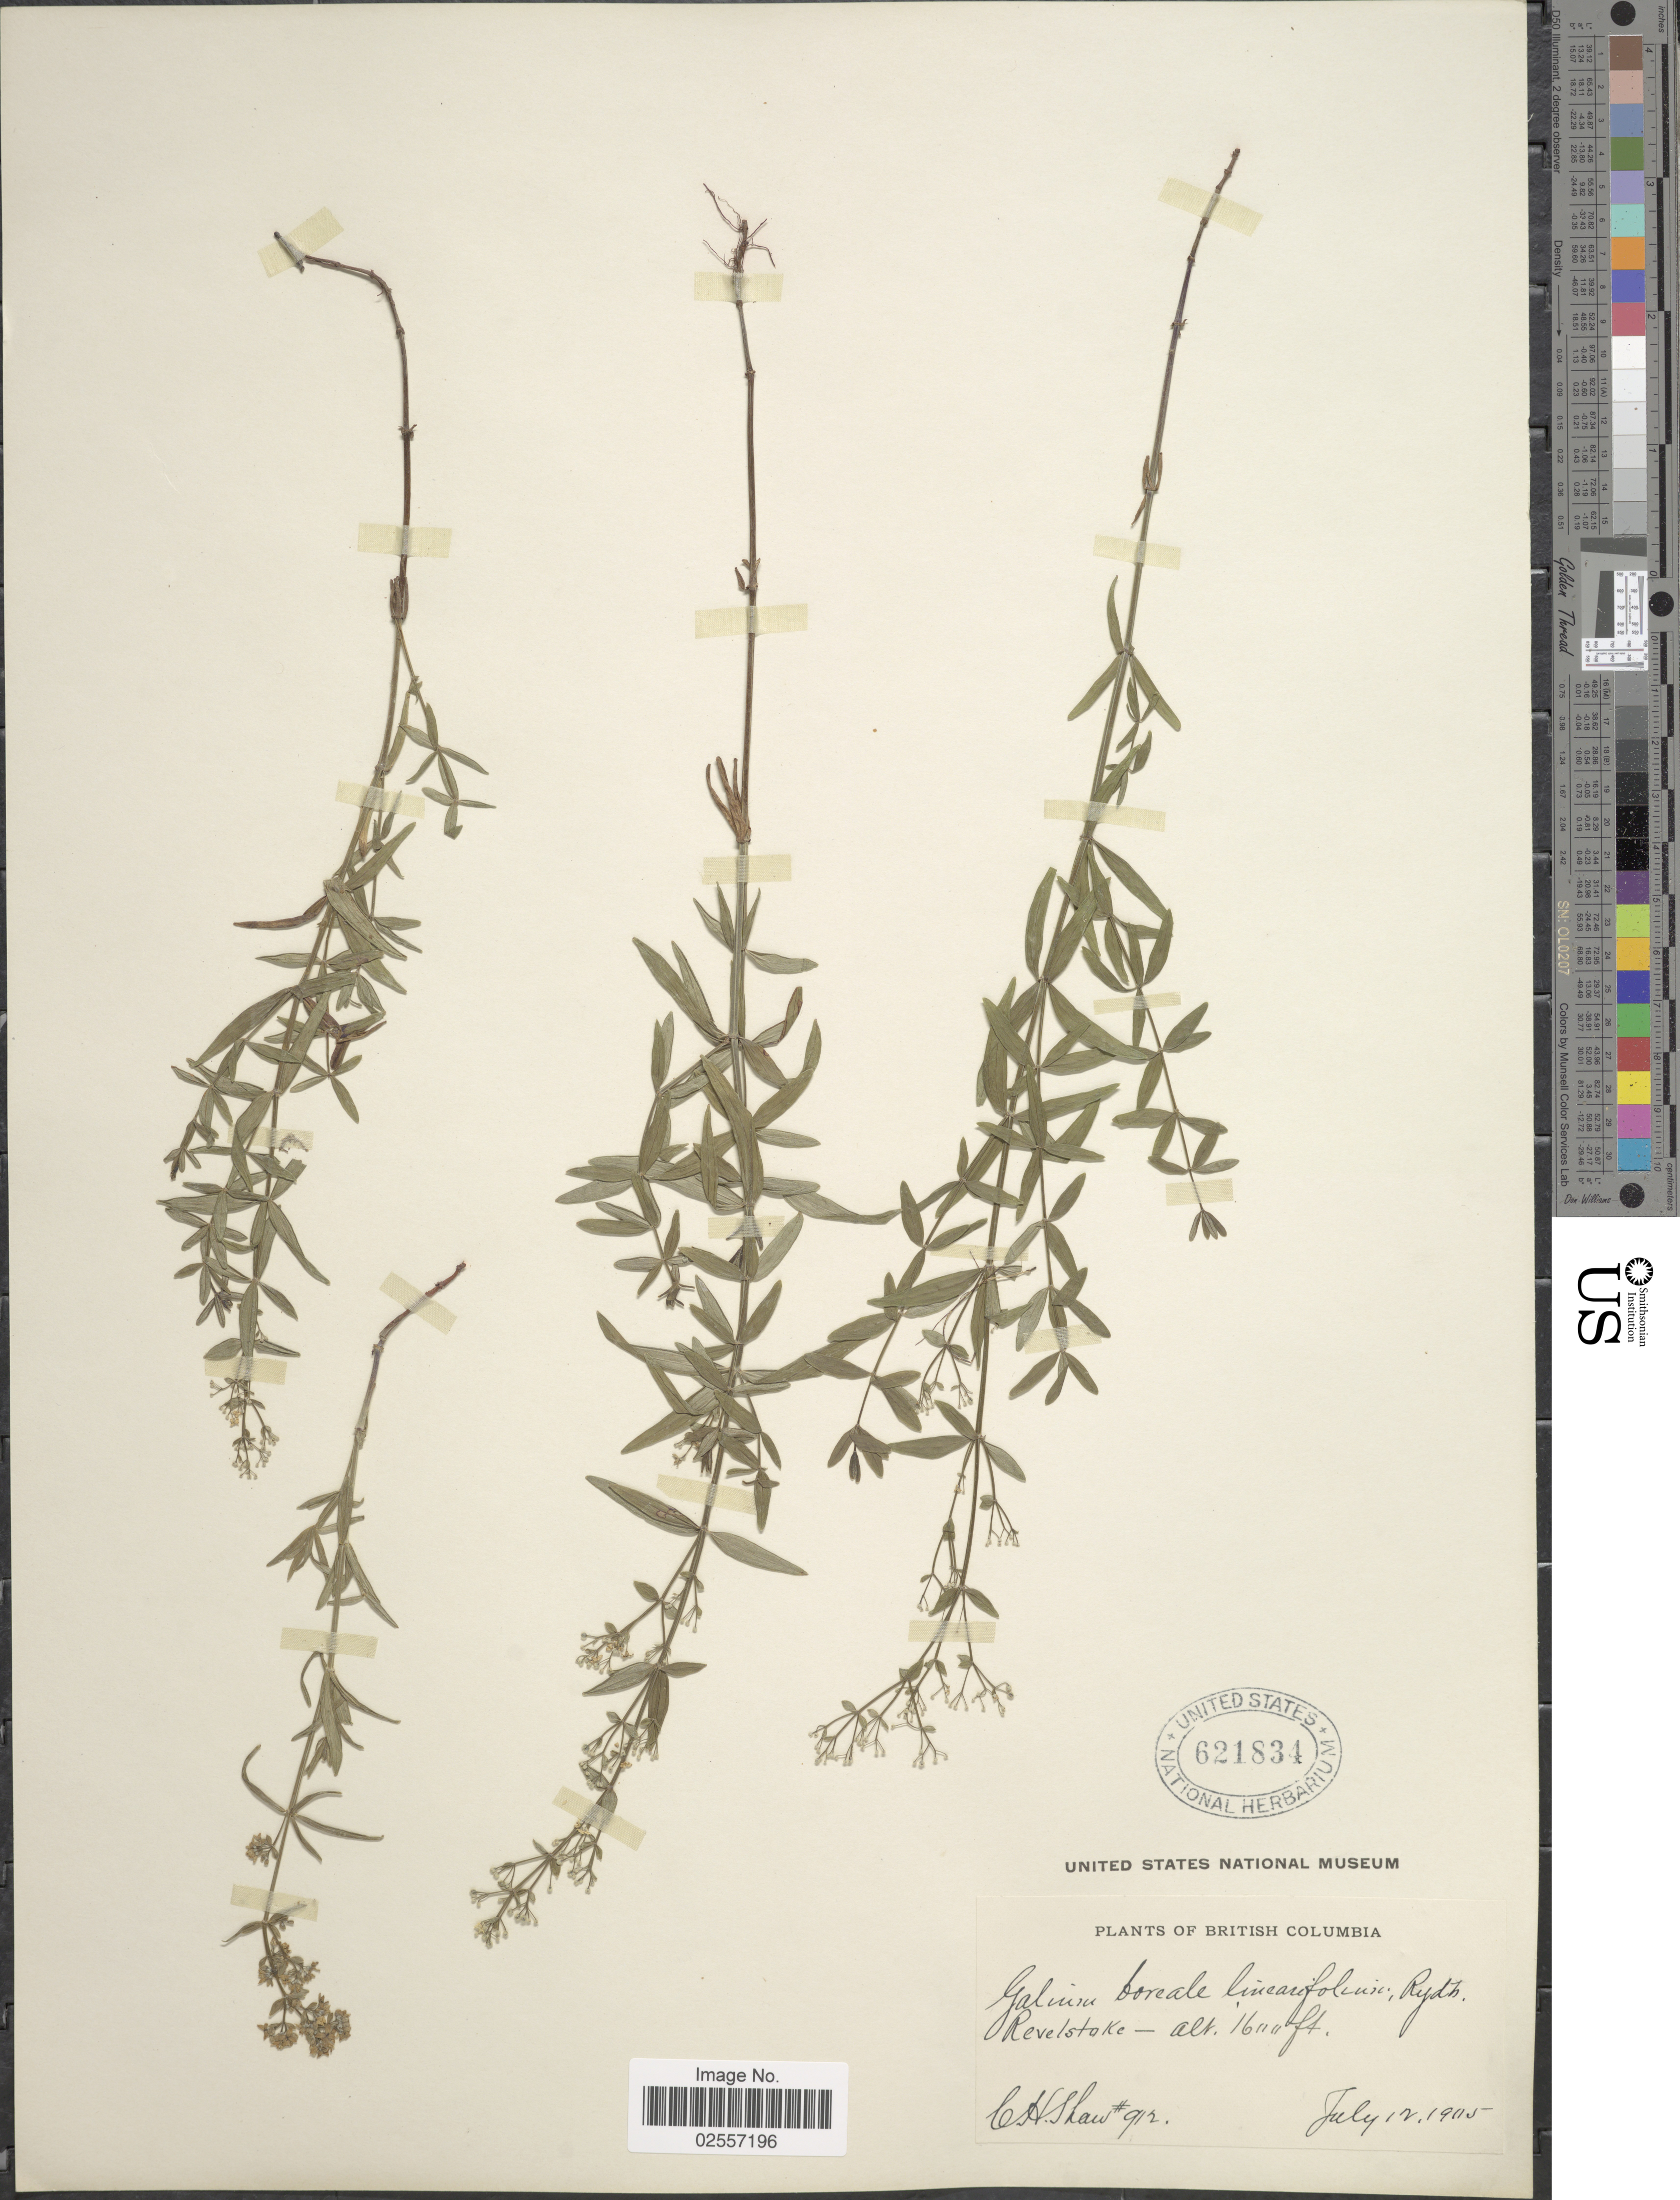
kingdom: Plantae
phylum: Tracheophyta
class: Magnoliopsida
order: Gentianales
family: Rubiaceae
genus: Galium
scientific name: Galium boreale L.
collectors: C. H. Shaw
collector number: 912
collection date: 1905-07-12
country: Canada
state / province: British Columbia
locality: Revelstake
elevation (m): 488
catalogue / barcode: US 621834